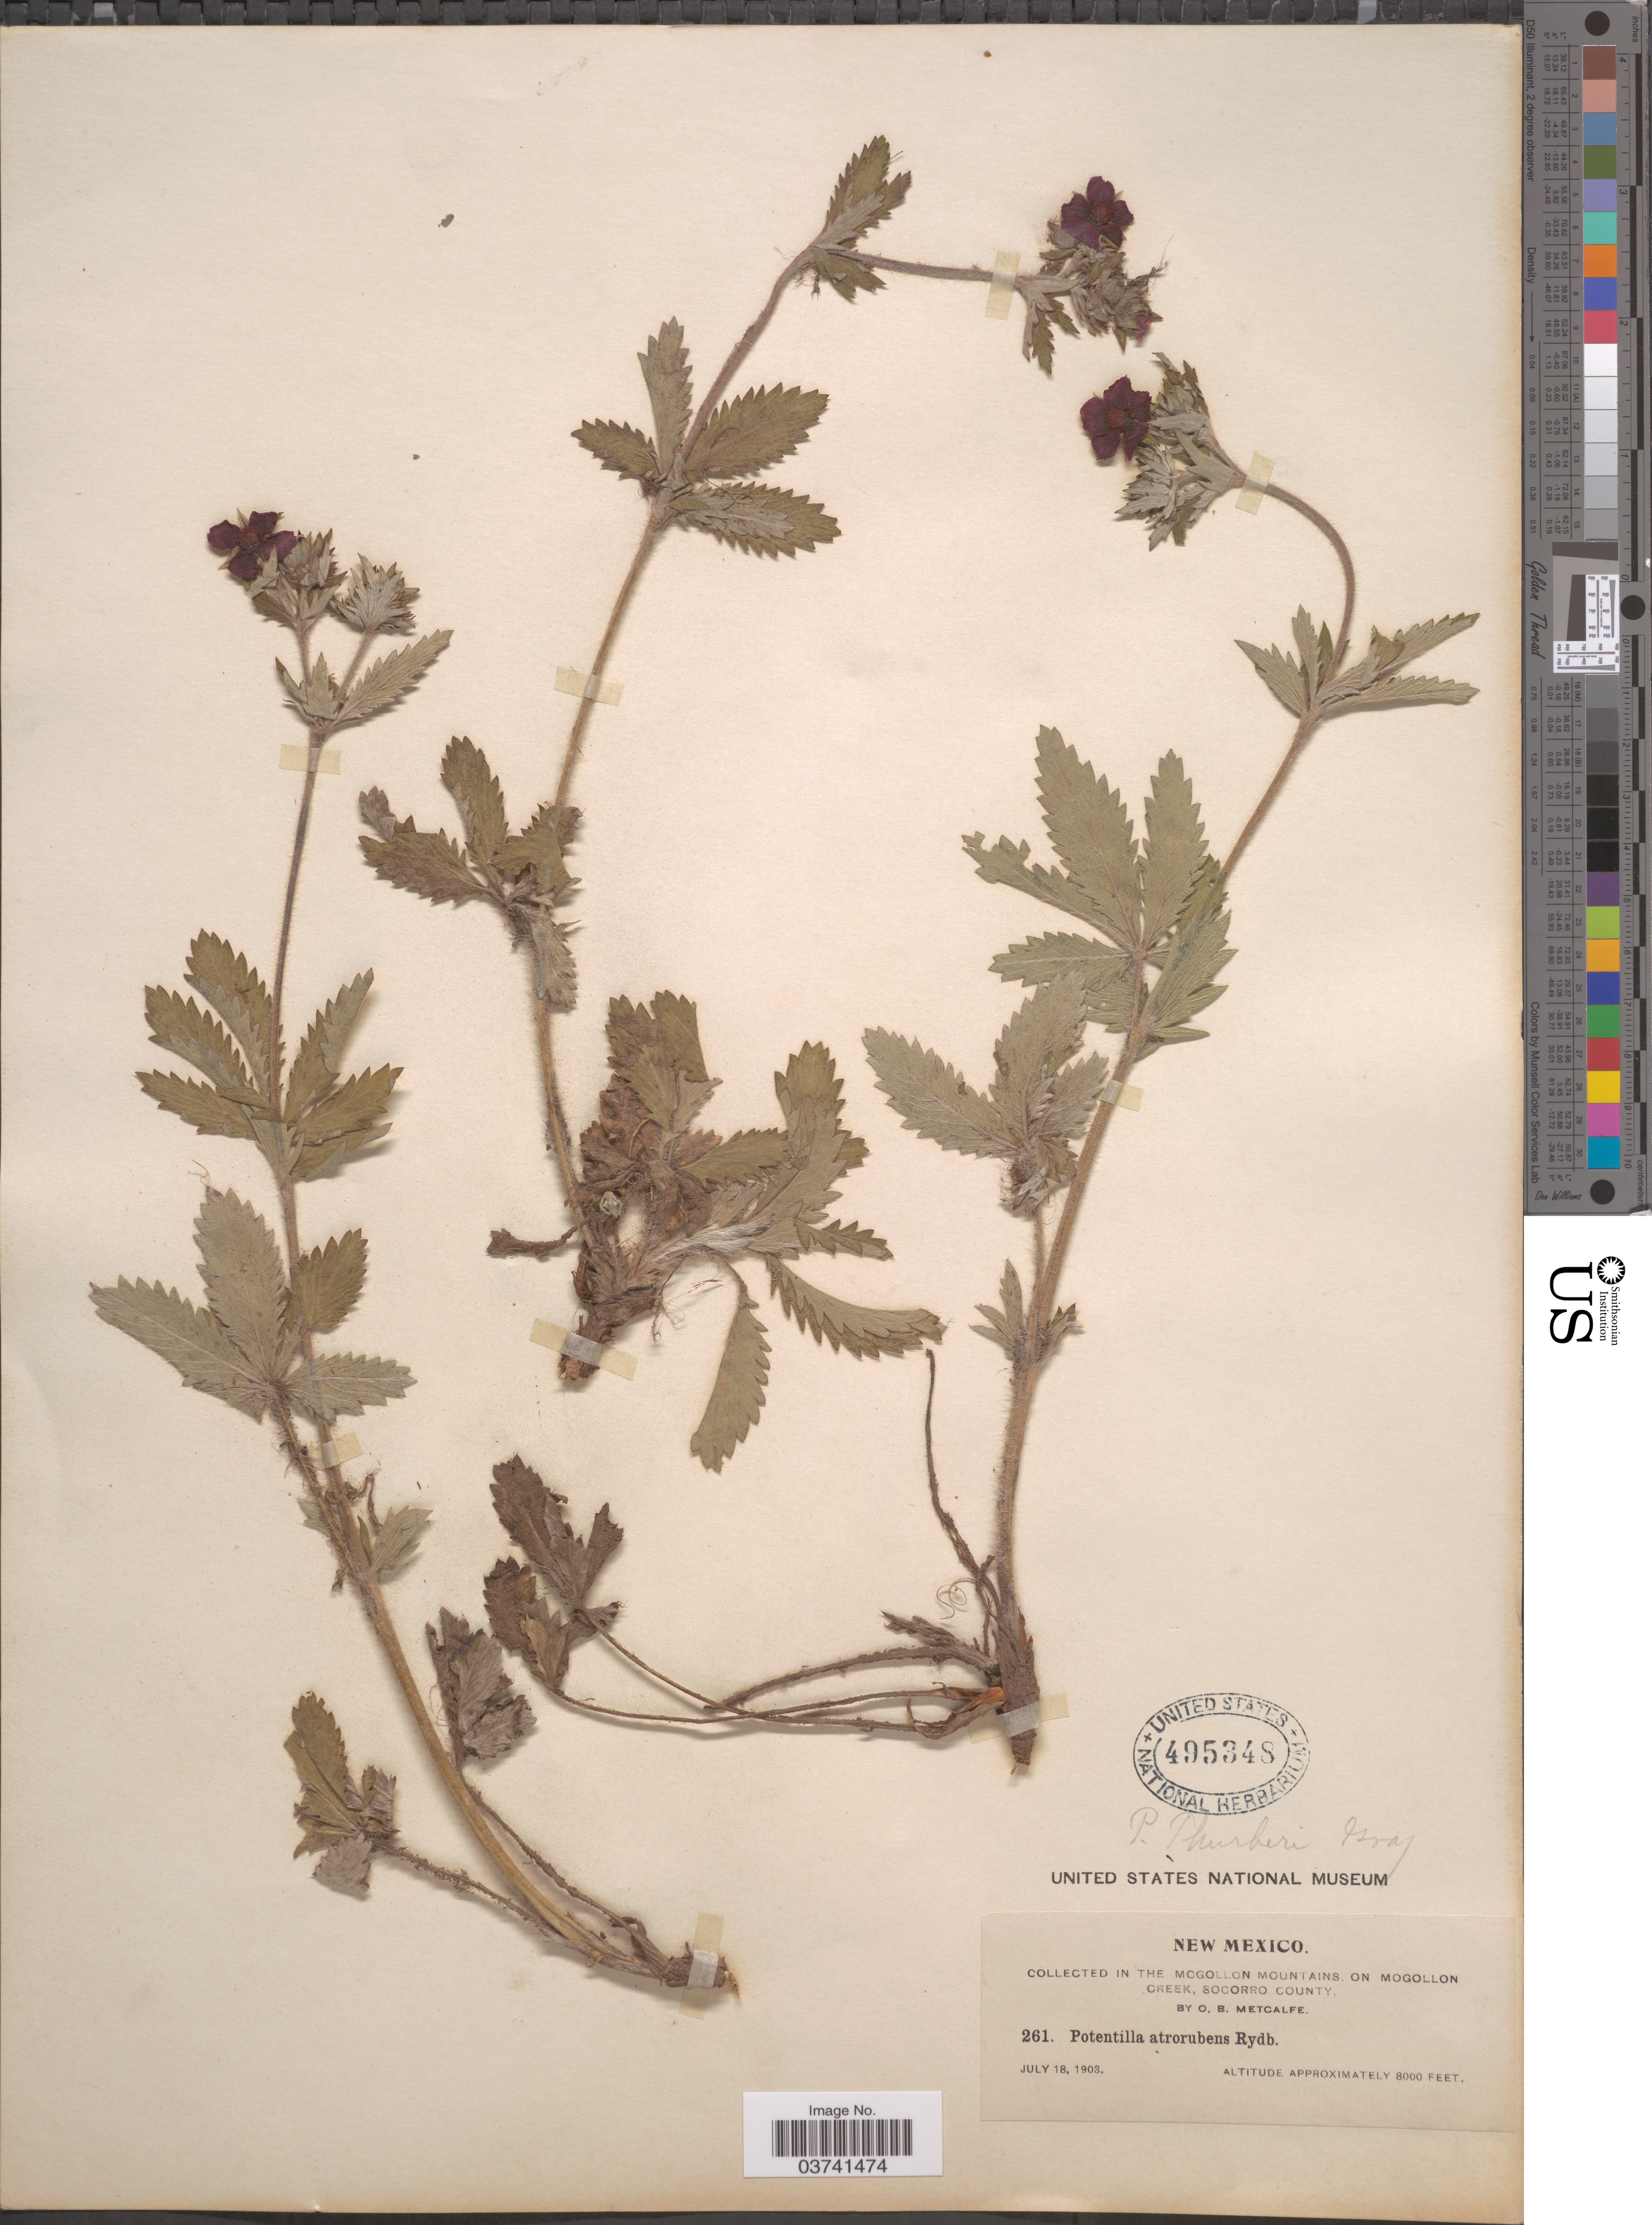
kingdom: Plantae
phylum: Tracheophyta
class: Magnoliopsida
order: Rosales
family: Rosaceae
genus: Potentilla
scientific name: Potentilla thurberi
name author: A. Gray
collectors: O. B. Metcalfe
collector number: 261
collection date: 1903-07-18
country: United States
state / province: New Mexico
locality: In the Mogollon Mountains, on Mogollon Creek, Socorro County.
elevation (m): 2438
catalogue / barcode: US 495348